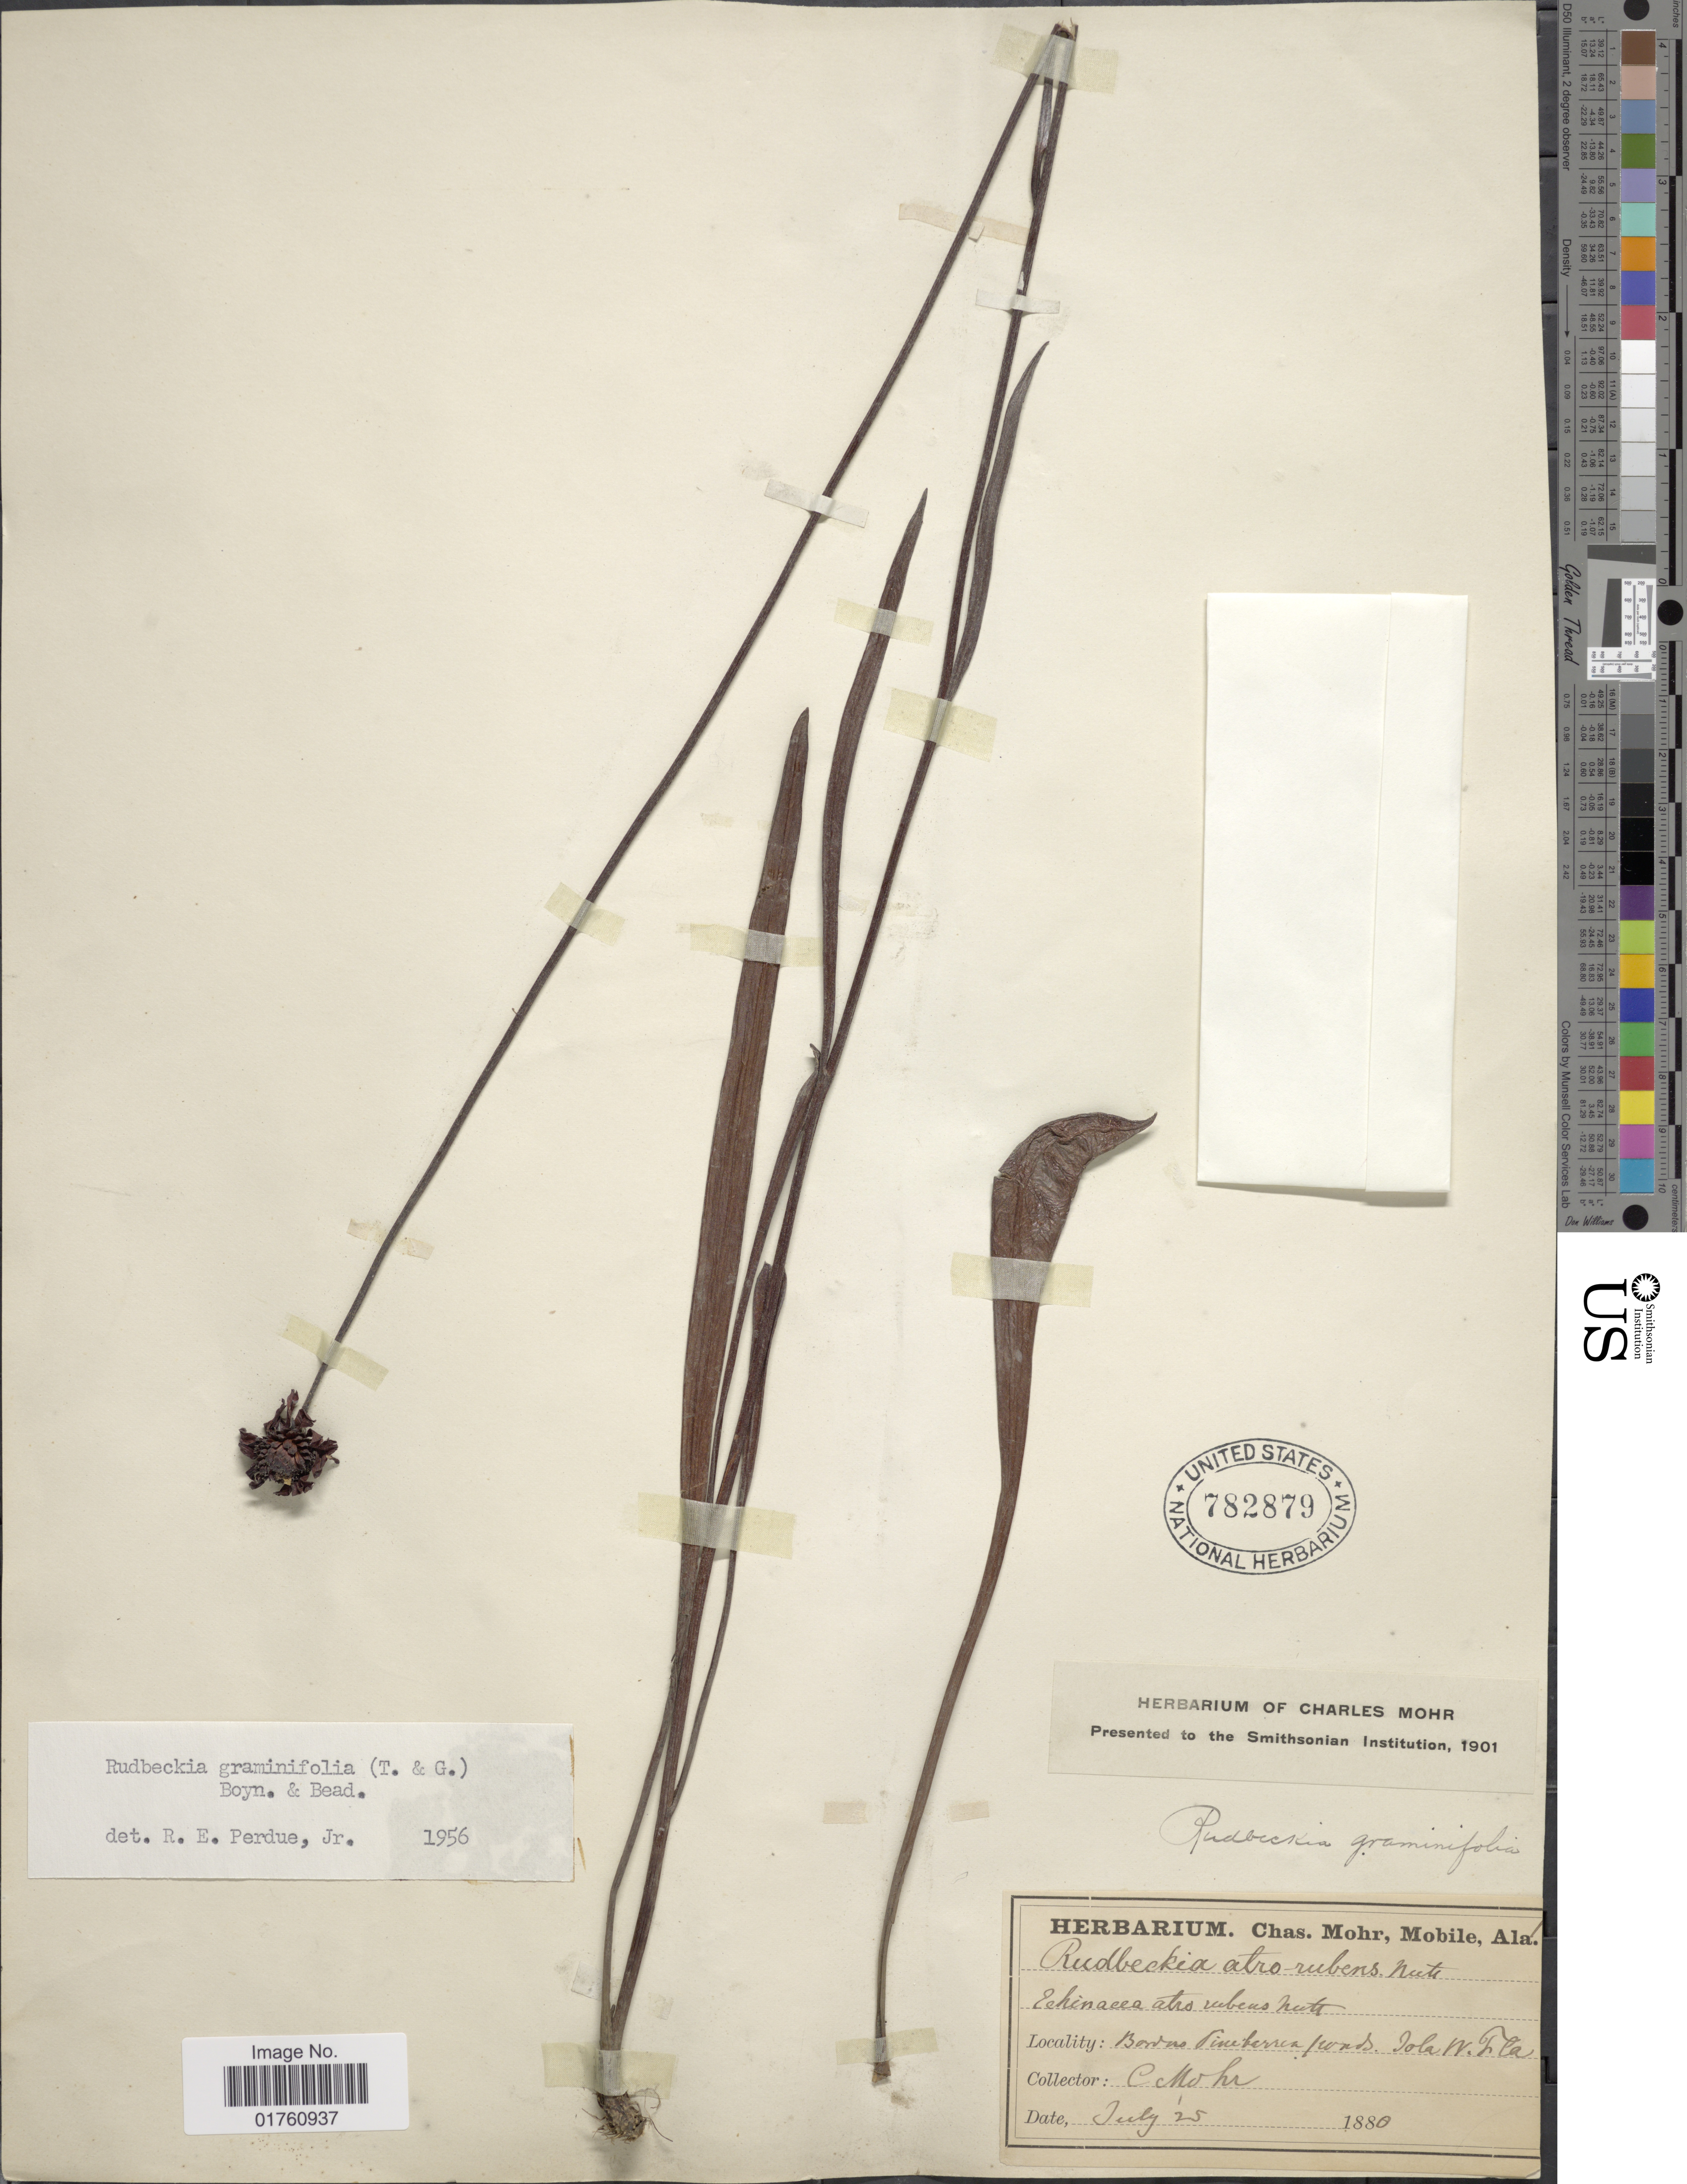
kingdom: Plantae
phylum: Tracheophyta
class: Magnoliopsida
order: Asterales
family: Asteraceae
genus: Rudbeckia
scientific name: Rudbeckia graminifolia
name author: (Torr. & A. Gray) C.L. Boynton & Beadle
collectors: C. T. Mohr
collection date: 1880-07-25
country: United States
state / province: Florida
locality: Bord no Vine terrea ponds, Jola W. Fla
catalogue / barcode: US 782879